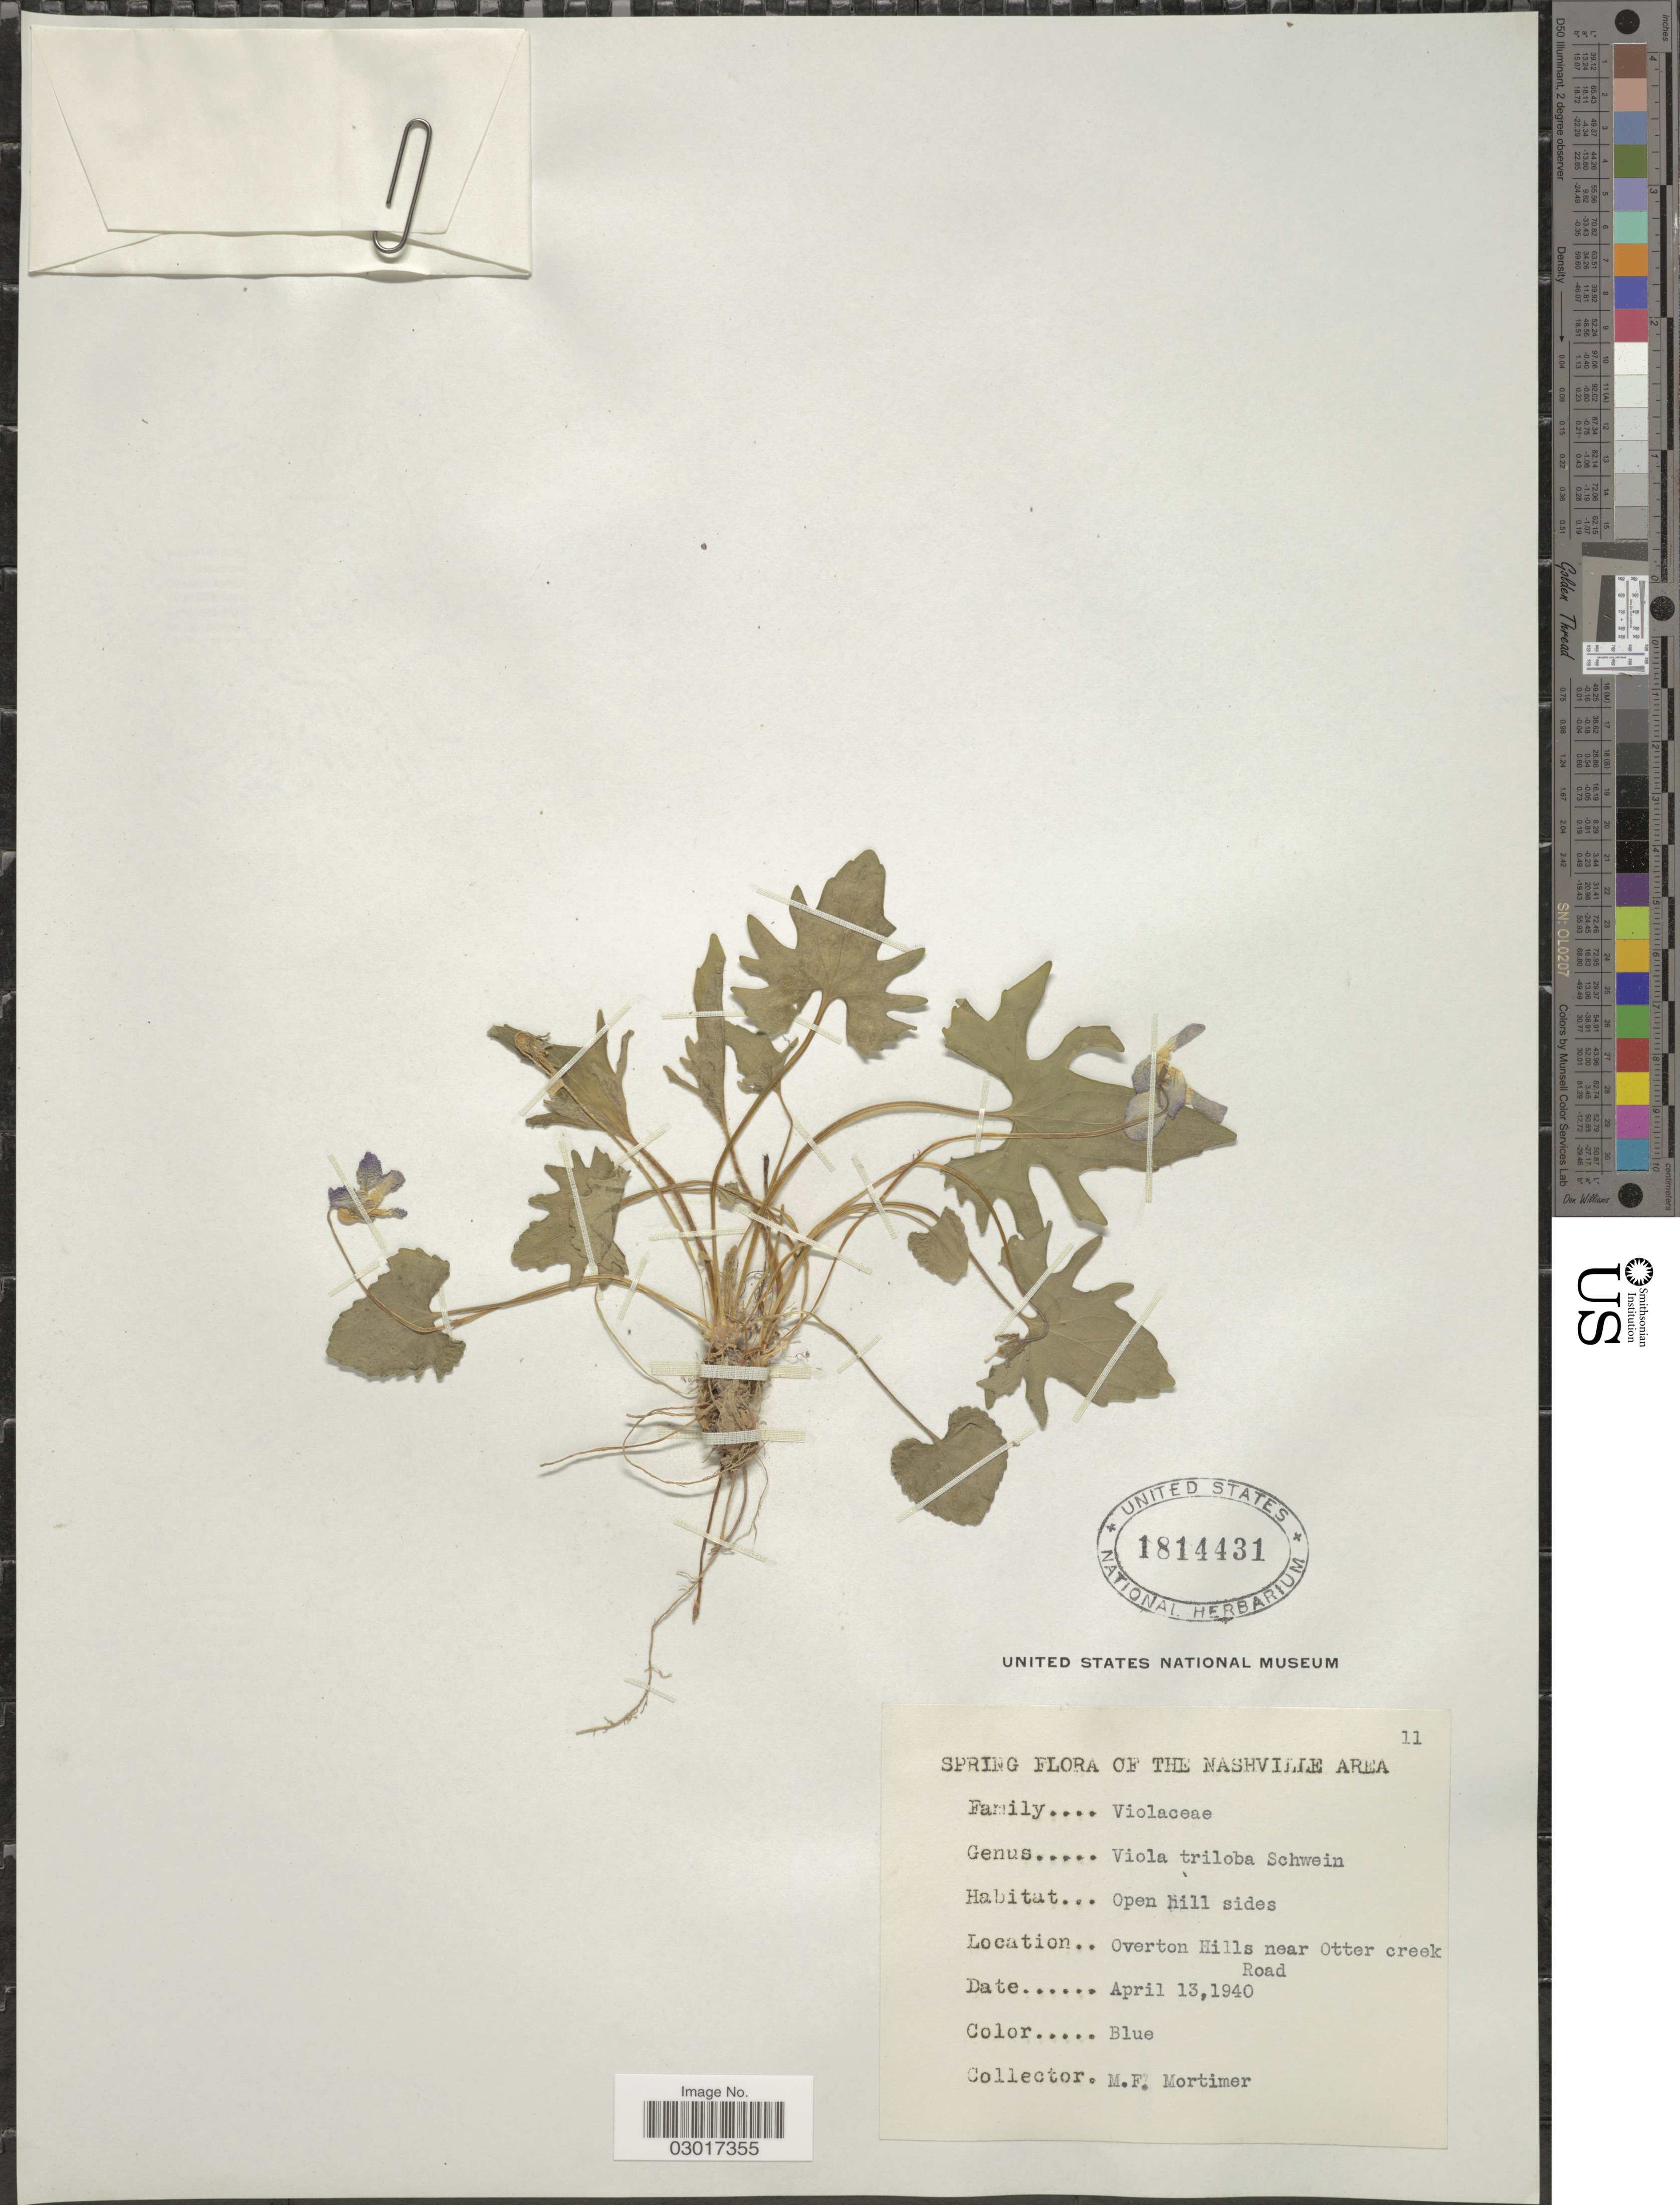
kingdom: Plantae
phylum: Tracheophyta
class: Magnoliopsida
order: Malpighiales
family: Violaceae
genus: Viola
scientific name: Viola triloba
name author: Schwein.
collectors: M. Mortimer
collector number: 11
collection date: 1940-04-13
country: United States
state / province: Tennessee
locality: The Nashville Area, Overton Hills near Otter Creek Road.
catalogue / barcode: US 1814431